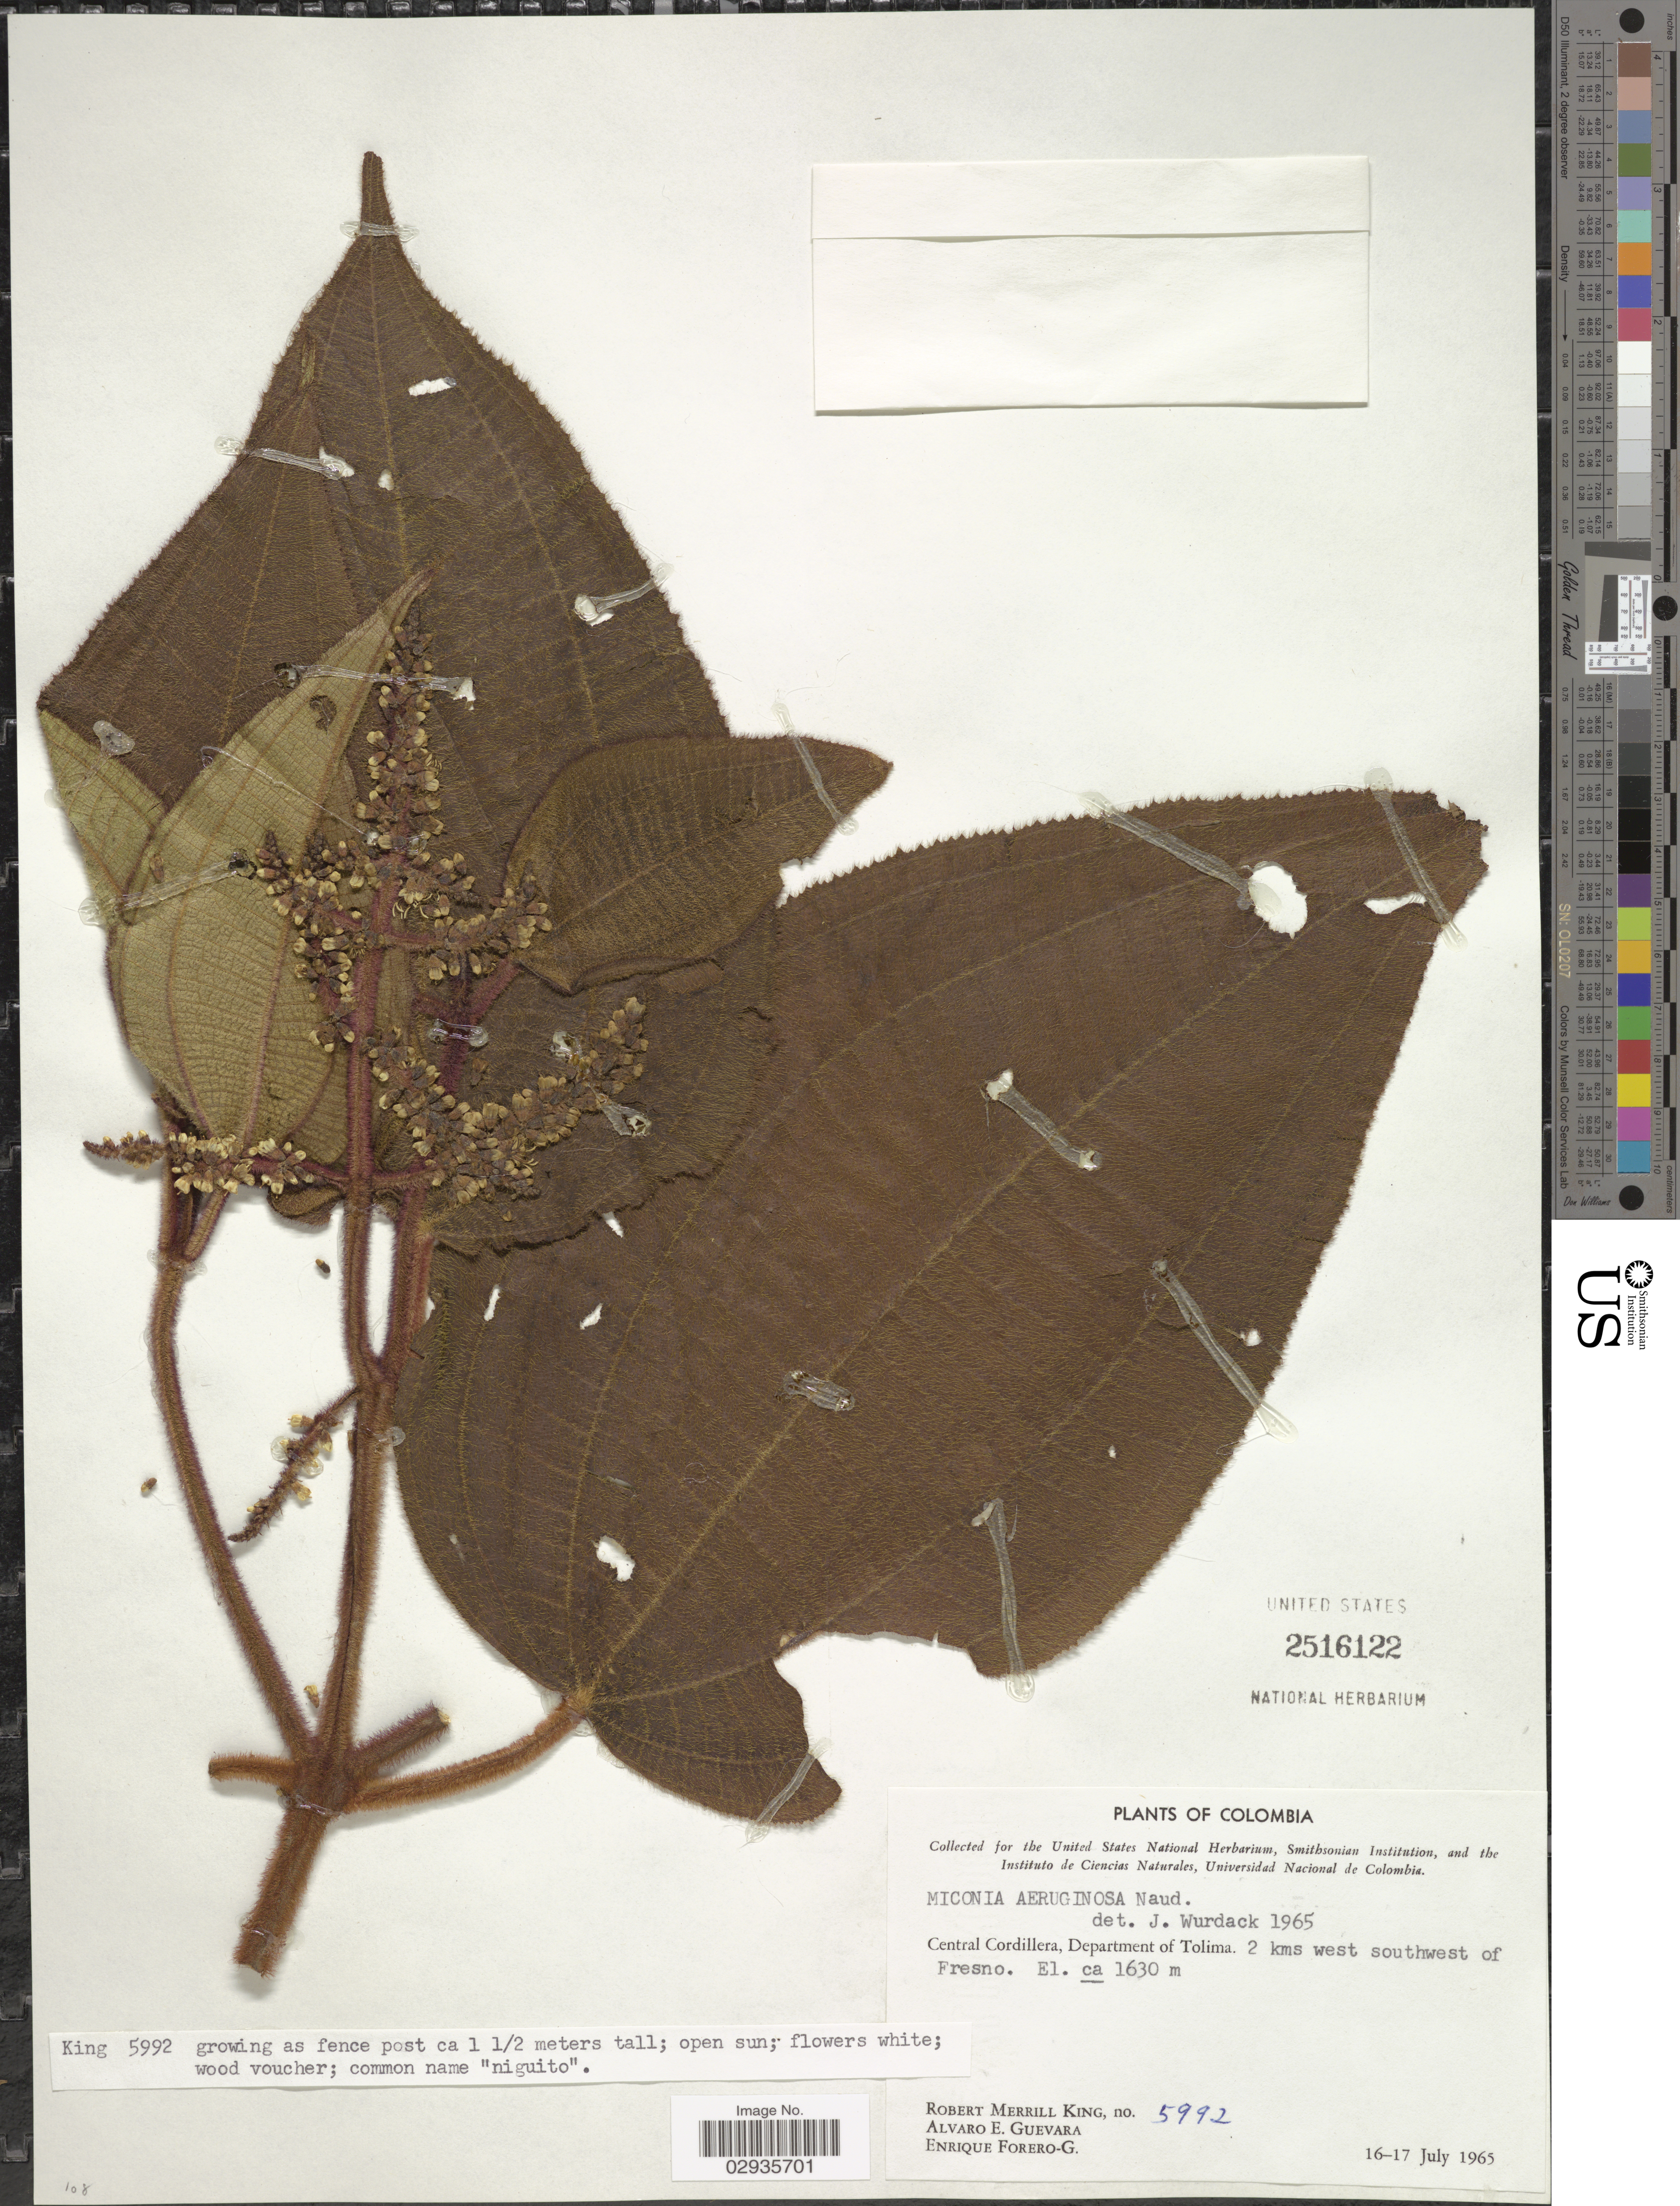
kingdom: Plantae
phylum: Tracheophyta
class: Magnoliopsida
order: Myrtales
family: Melastomataceae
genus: Miconia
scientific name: Miconia aeruginosa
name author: Naudin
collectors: R. M. King, A. E. Guevara & E. Forero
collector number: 5992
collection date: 1965-07-16/1965-07-17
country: Colombia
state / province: Tolima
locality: Central Cordillera, Department of Tolima. 2 kms west southwest of Fresno.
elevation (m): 1630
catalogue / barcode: US 2516122